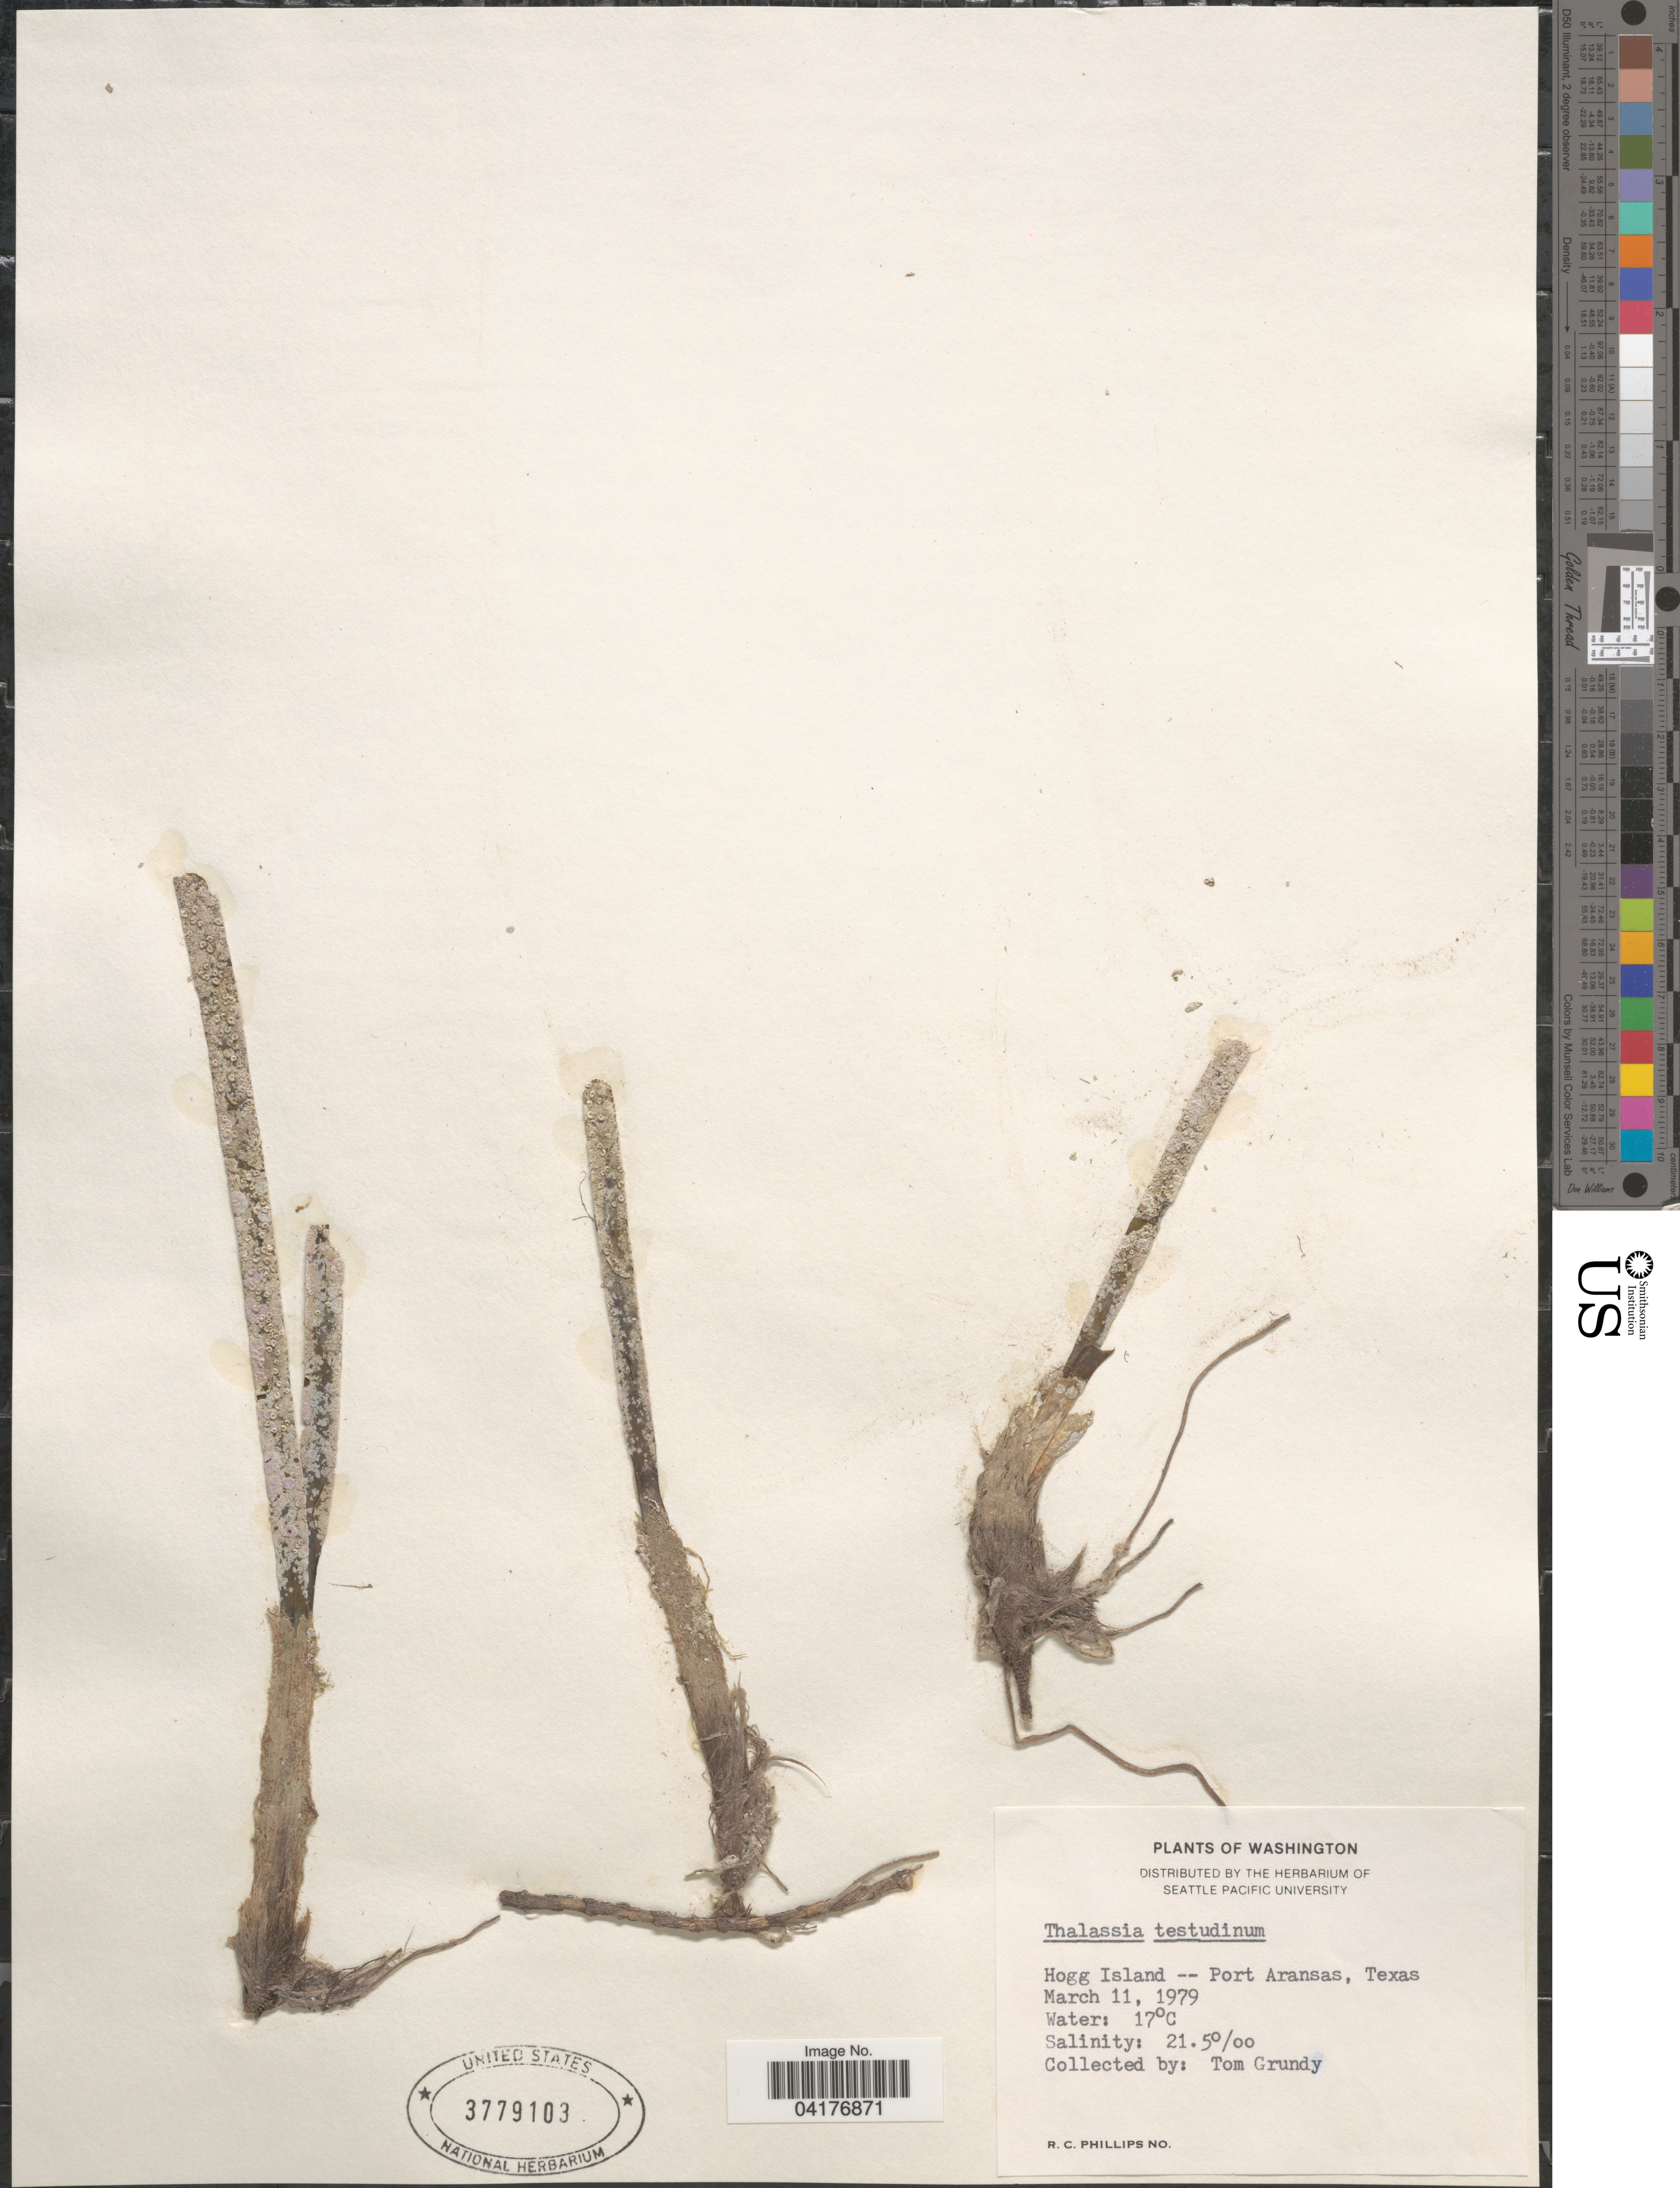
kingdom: Plantae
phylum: Tracheophyta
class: Liliopsida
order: Alismatales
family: Hydrocharitaceae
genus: Thalassia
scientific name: Thalassia testudinum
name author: Banks & Sol. ex K.D. Koenig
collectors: T. Grundy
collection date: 1979-03-11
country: United States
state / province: Texas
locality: Hogg Island -- Port Aransas.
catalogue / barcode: US 3779103